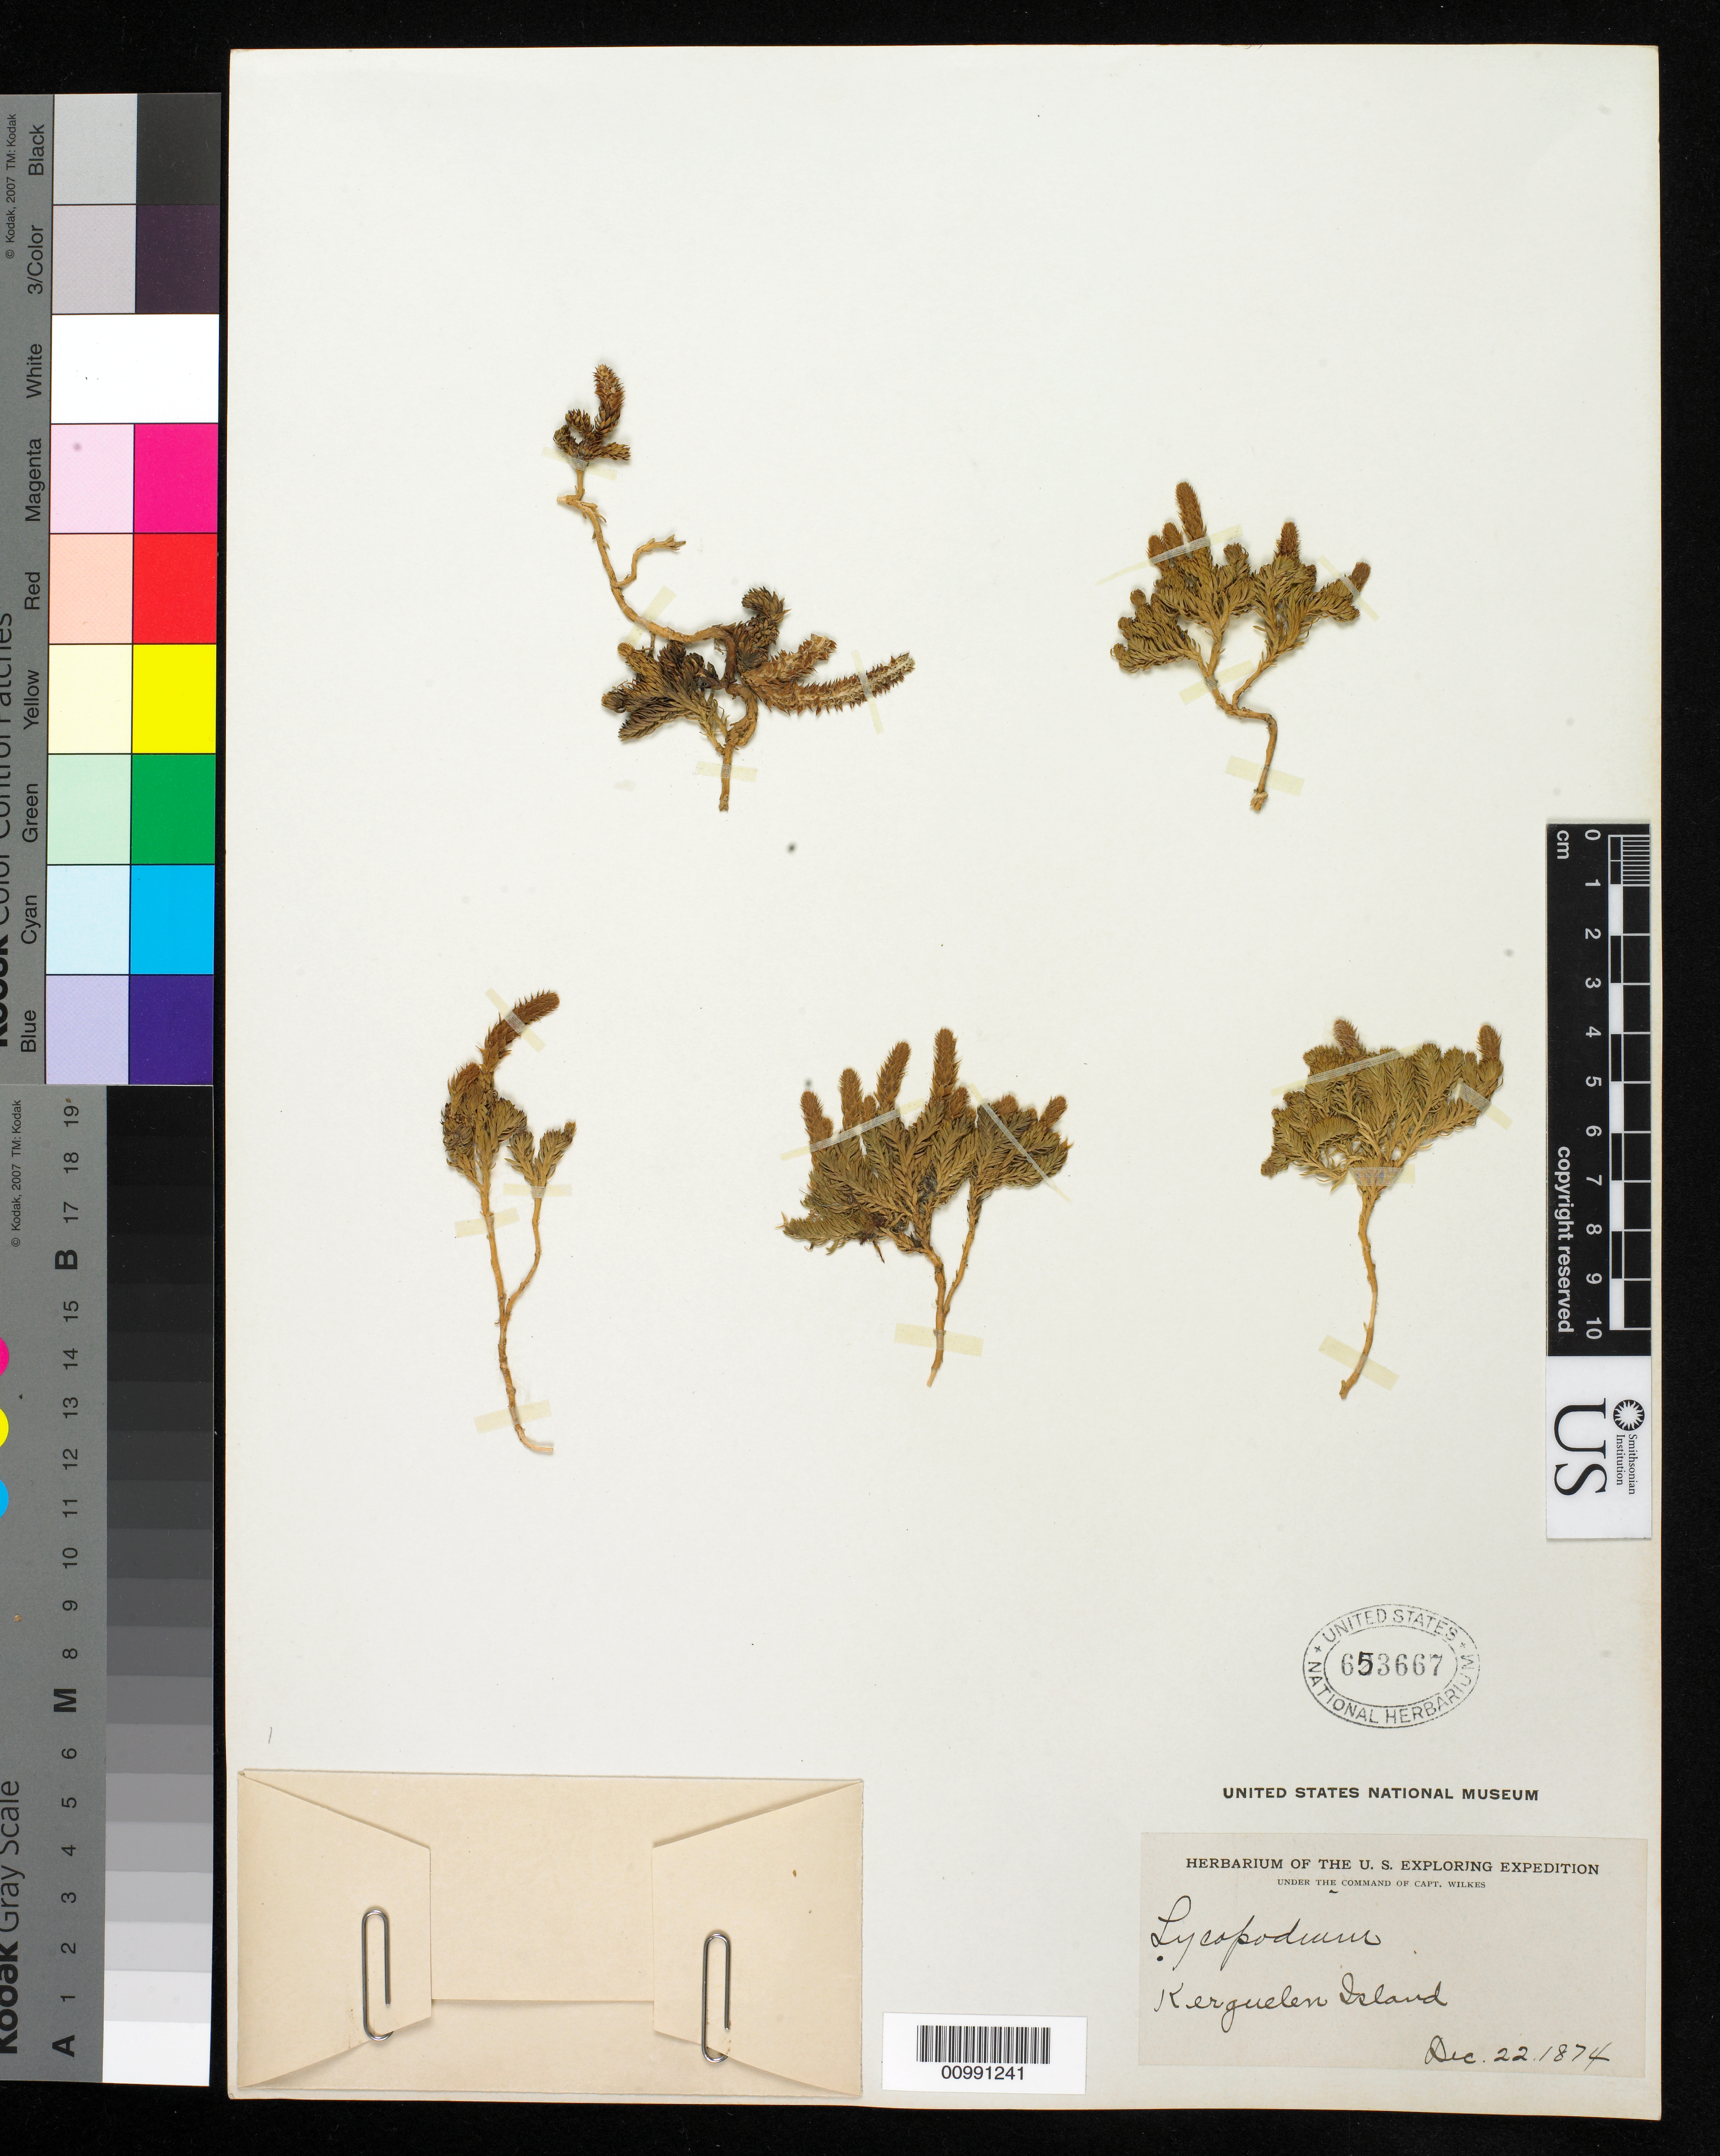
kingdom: Plantae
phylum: Tracheophyta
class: Lycopodiopsida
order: Lycopodiales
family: Lycopodiaceae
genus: Austrolycopodium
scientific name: Austrolycopodium magellanicum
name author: (P. Beauv.) Holub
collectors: Wilkes Explor. Exped.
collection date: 1838/1842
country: French Southern Territories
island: Kerguelen Island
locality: Kerguelen Island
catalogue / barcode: US 653667